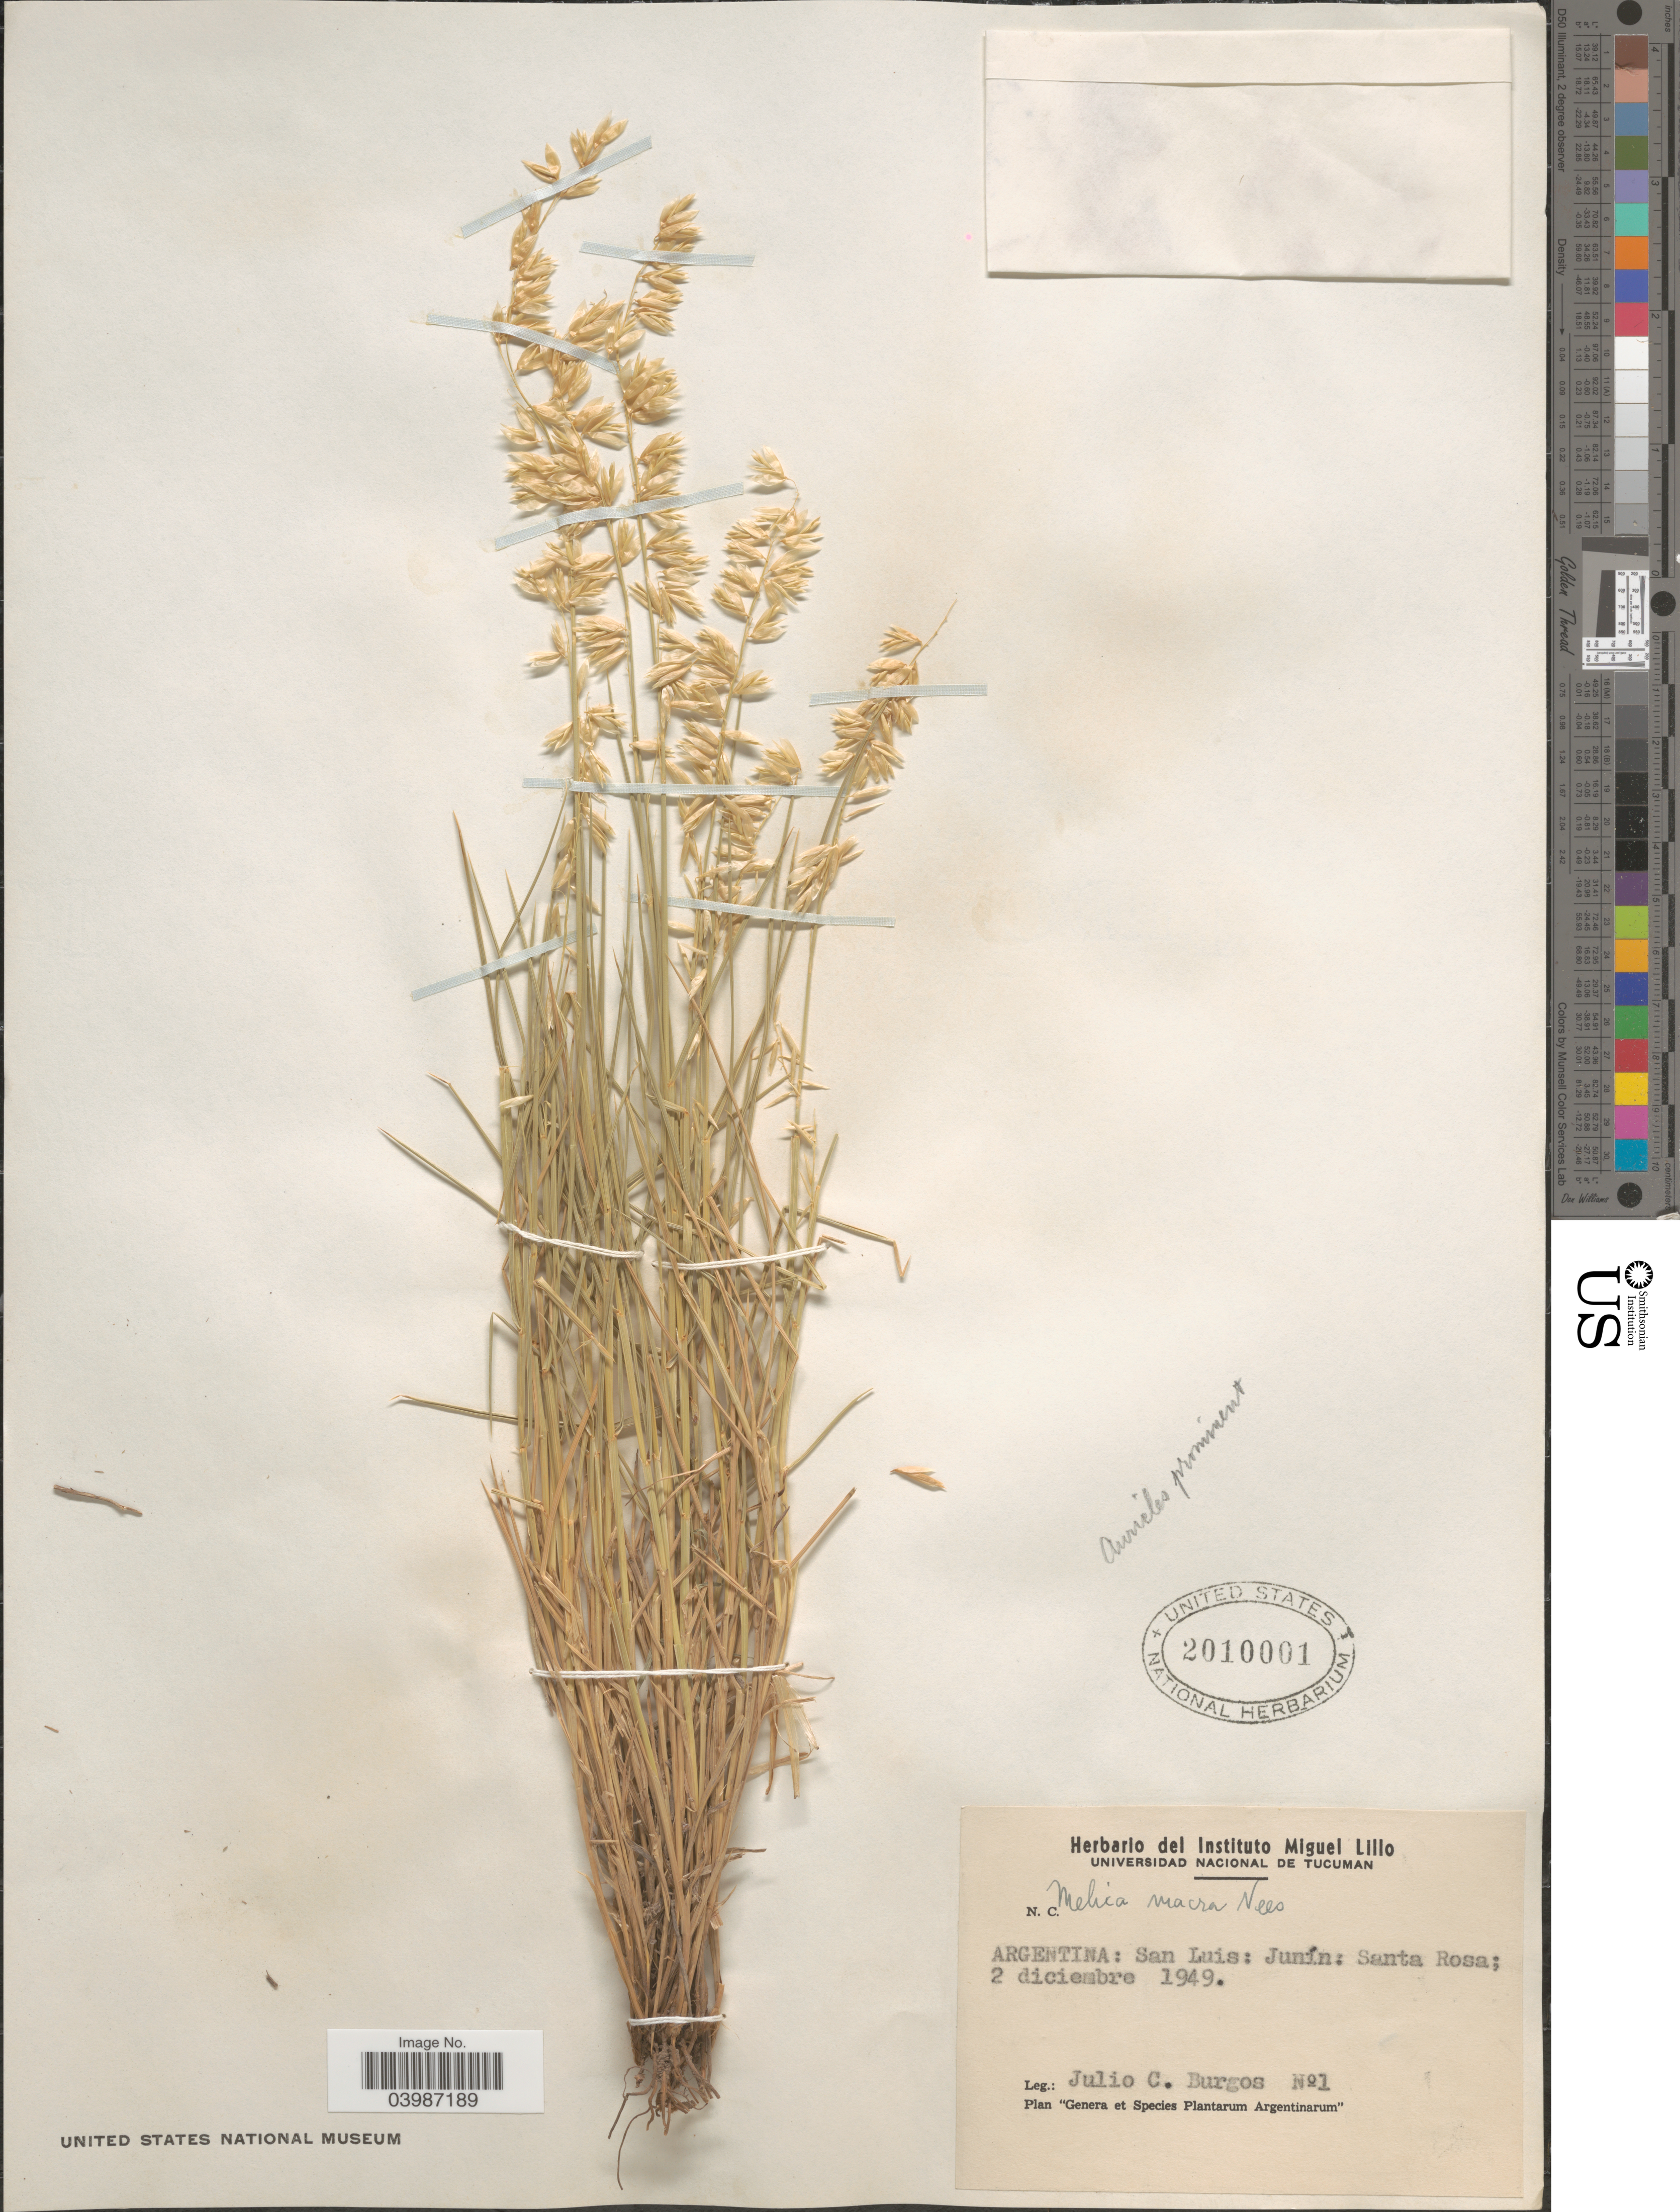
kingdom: Plantae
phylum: Tracheophyta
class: Liliopsida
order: Poales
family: Poaceae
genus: Melica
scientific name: Melica macra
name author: Nees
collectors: J. Burgos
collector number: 1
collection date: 1949-12-02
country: Argentina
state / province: San Luis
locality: Junín: Santa Rosa.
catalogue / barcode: US 2010001